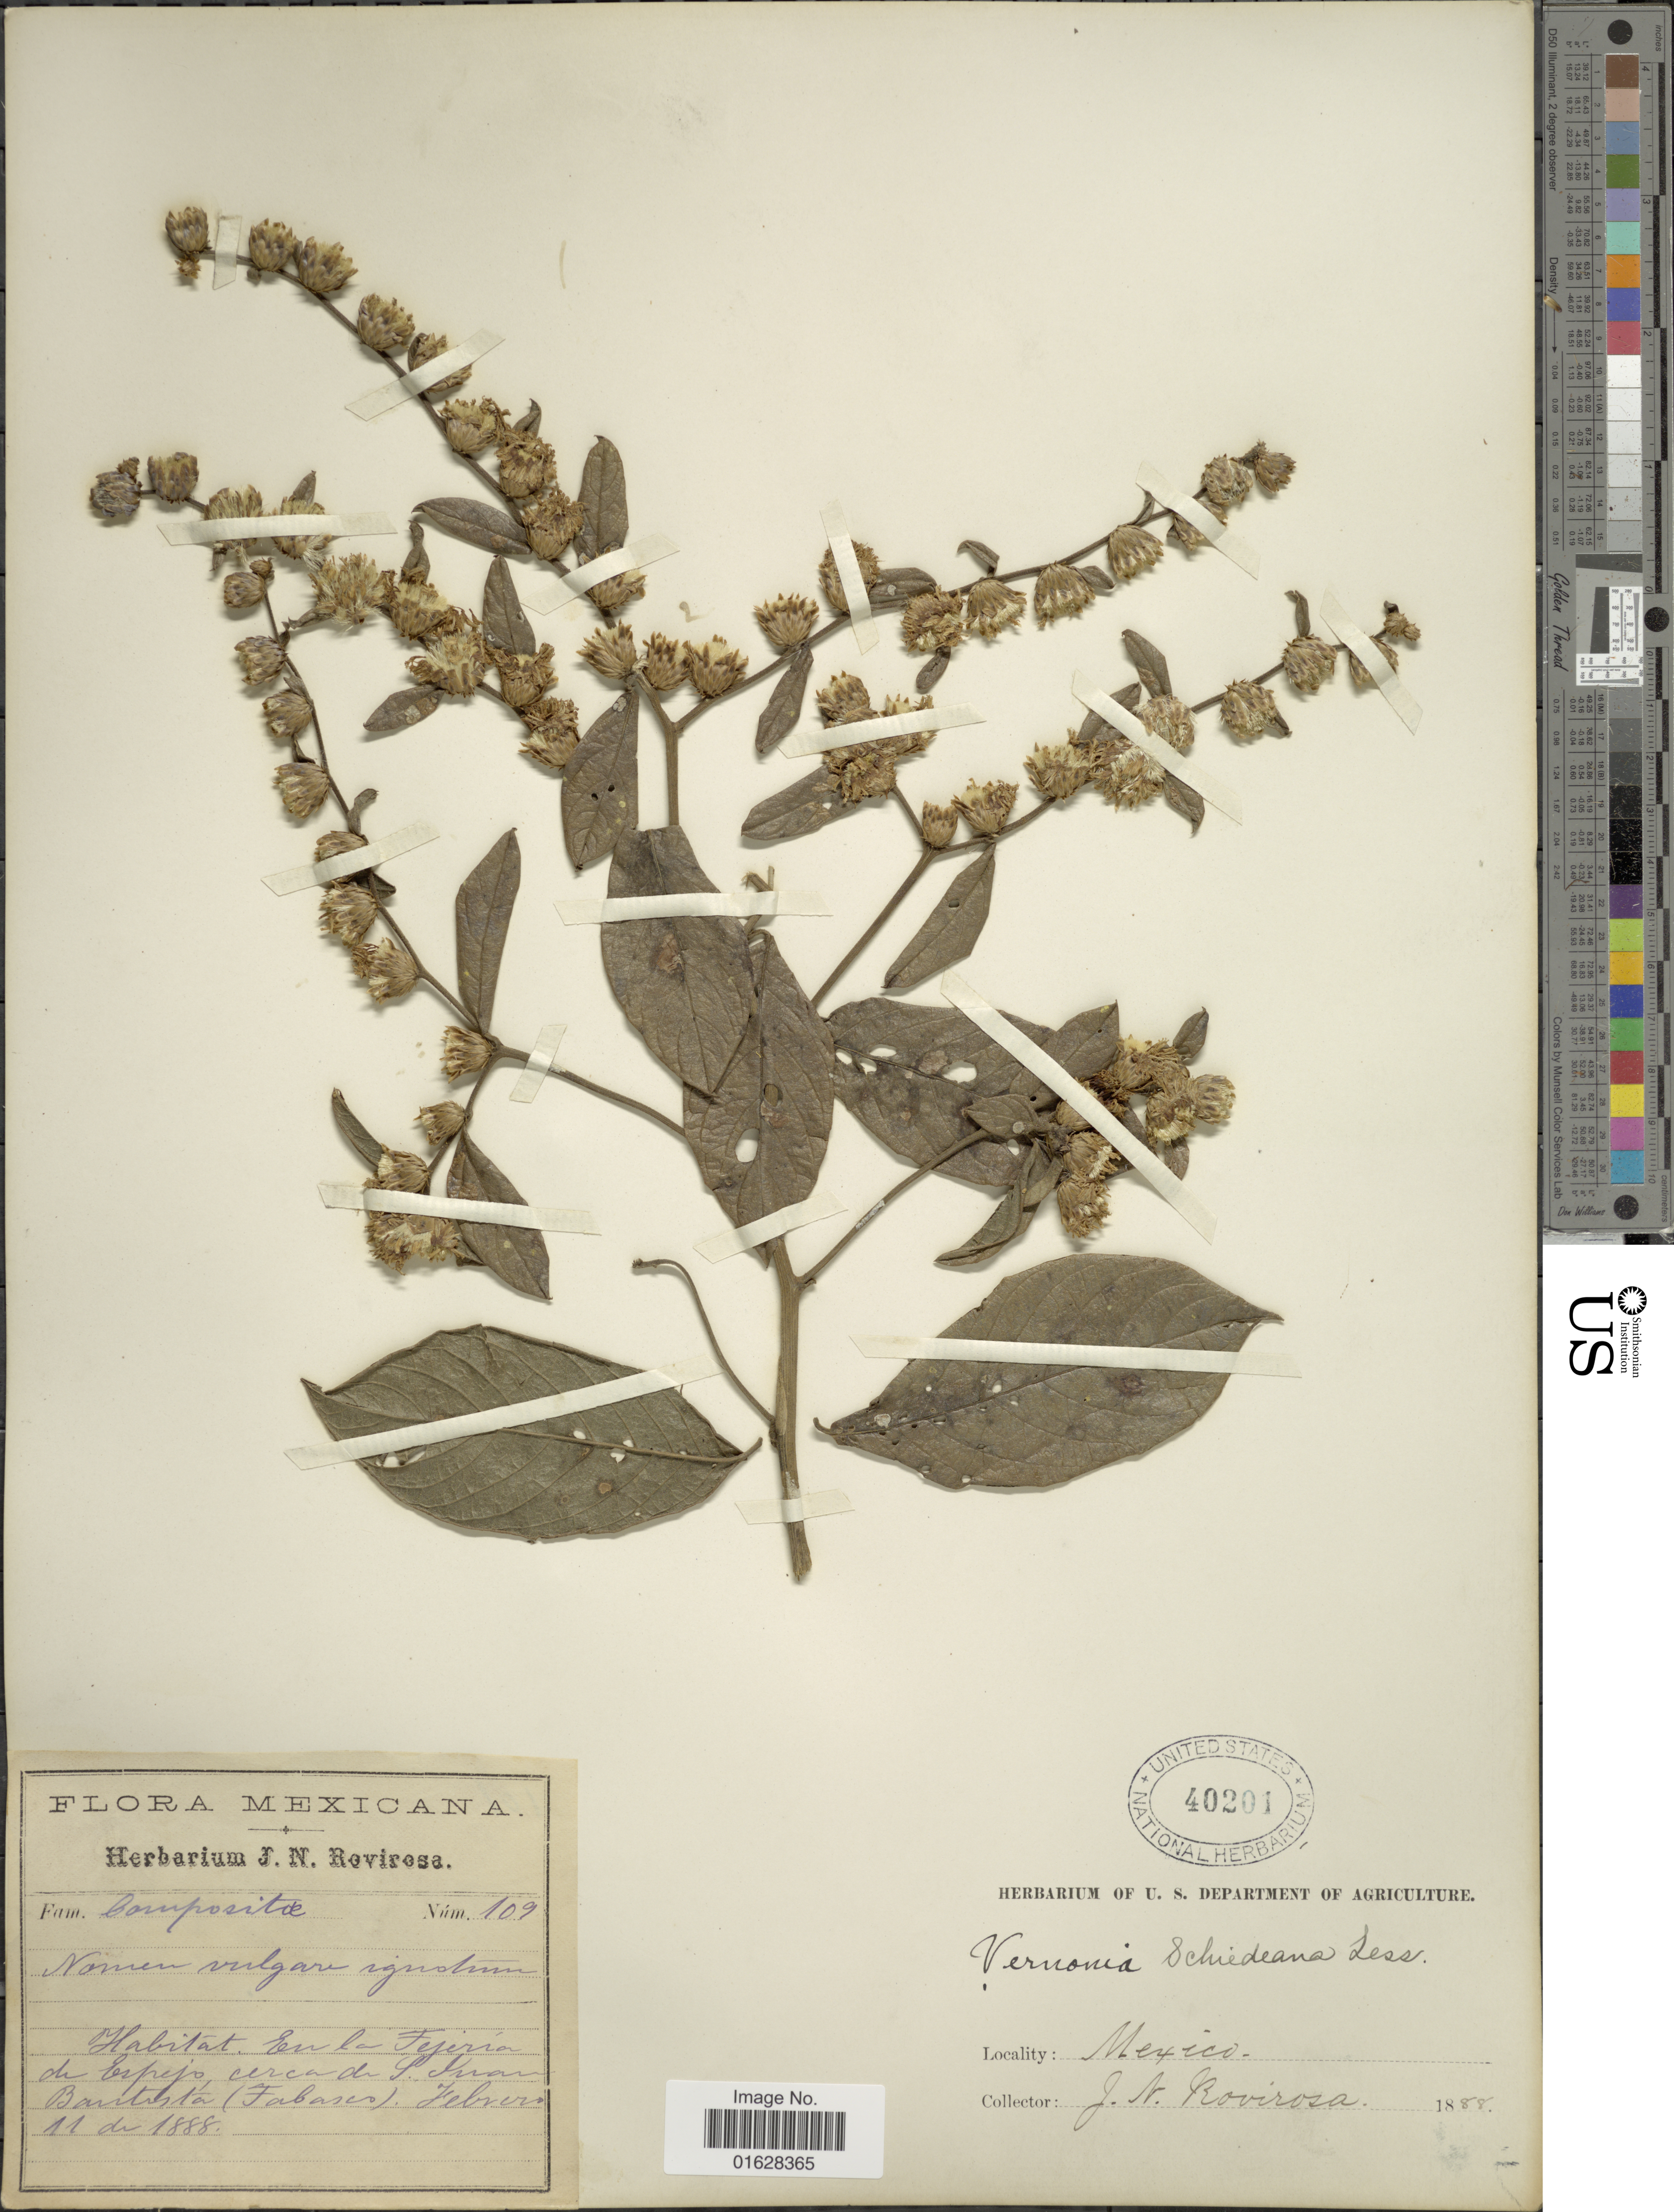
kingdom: Plantae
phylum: Tracheophyta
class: Magnoliopsida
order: Asterales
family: Asteraceae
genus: Lepidaploa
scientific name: Lepidaploa tortuosa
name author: (L.) H. Rob.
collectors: J. N. Rovirosa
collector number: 109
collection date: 1888-02-11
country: Mexico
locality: Mexicana, en la Tejeria de Espejo, cerca de S. Juan Bautista (Tabasco)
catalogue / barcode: US 40201